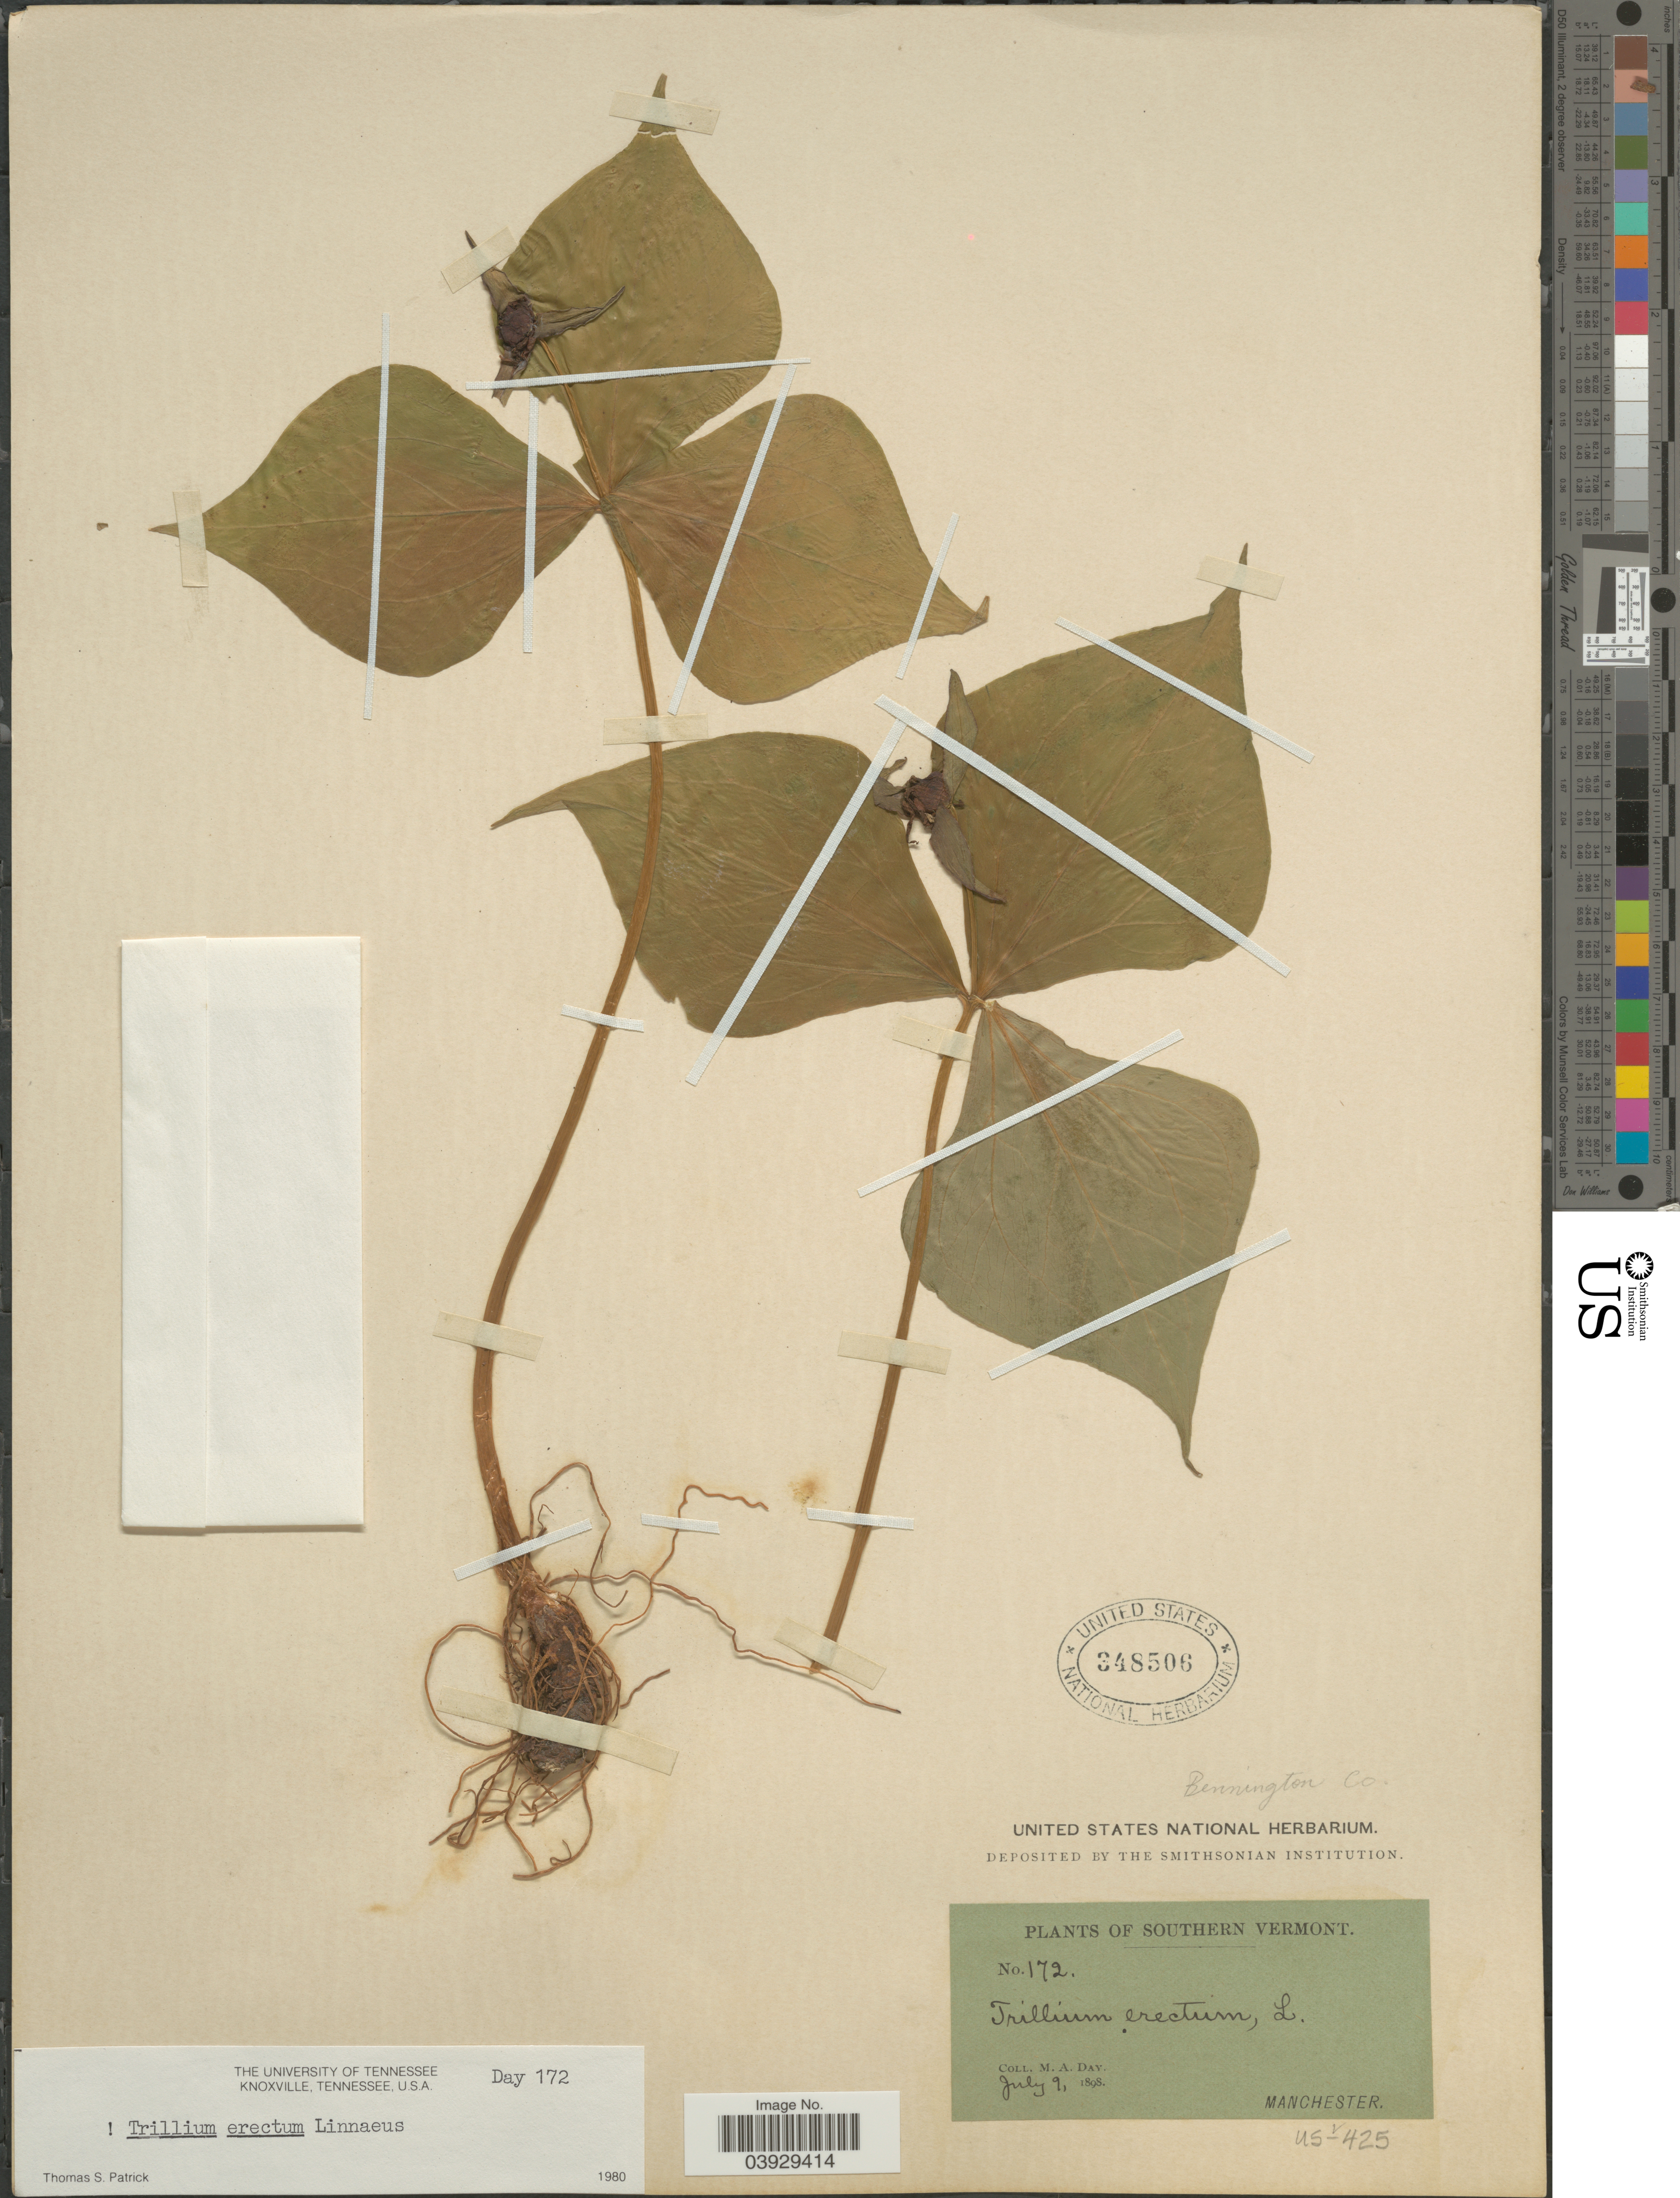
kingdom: Plantae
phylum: Tracheophyta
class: Liliopsida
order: Liliales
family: Melanthiaceae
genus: Trillium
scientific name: Trillium erectum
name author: L.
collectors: M. Day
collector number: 172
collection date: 1898-07-09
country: United States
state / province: Vermont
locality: Bennington Co. Southern Vermont. Manchester.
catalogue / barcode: US 348506